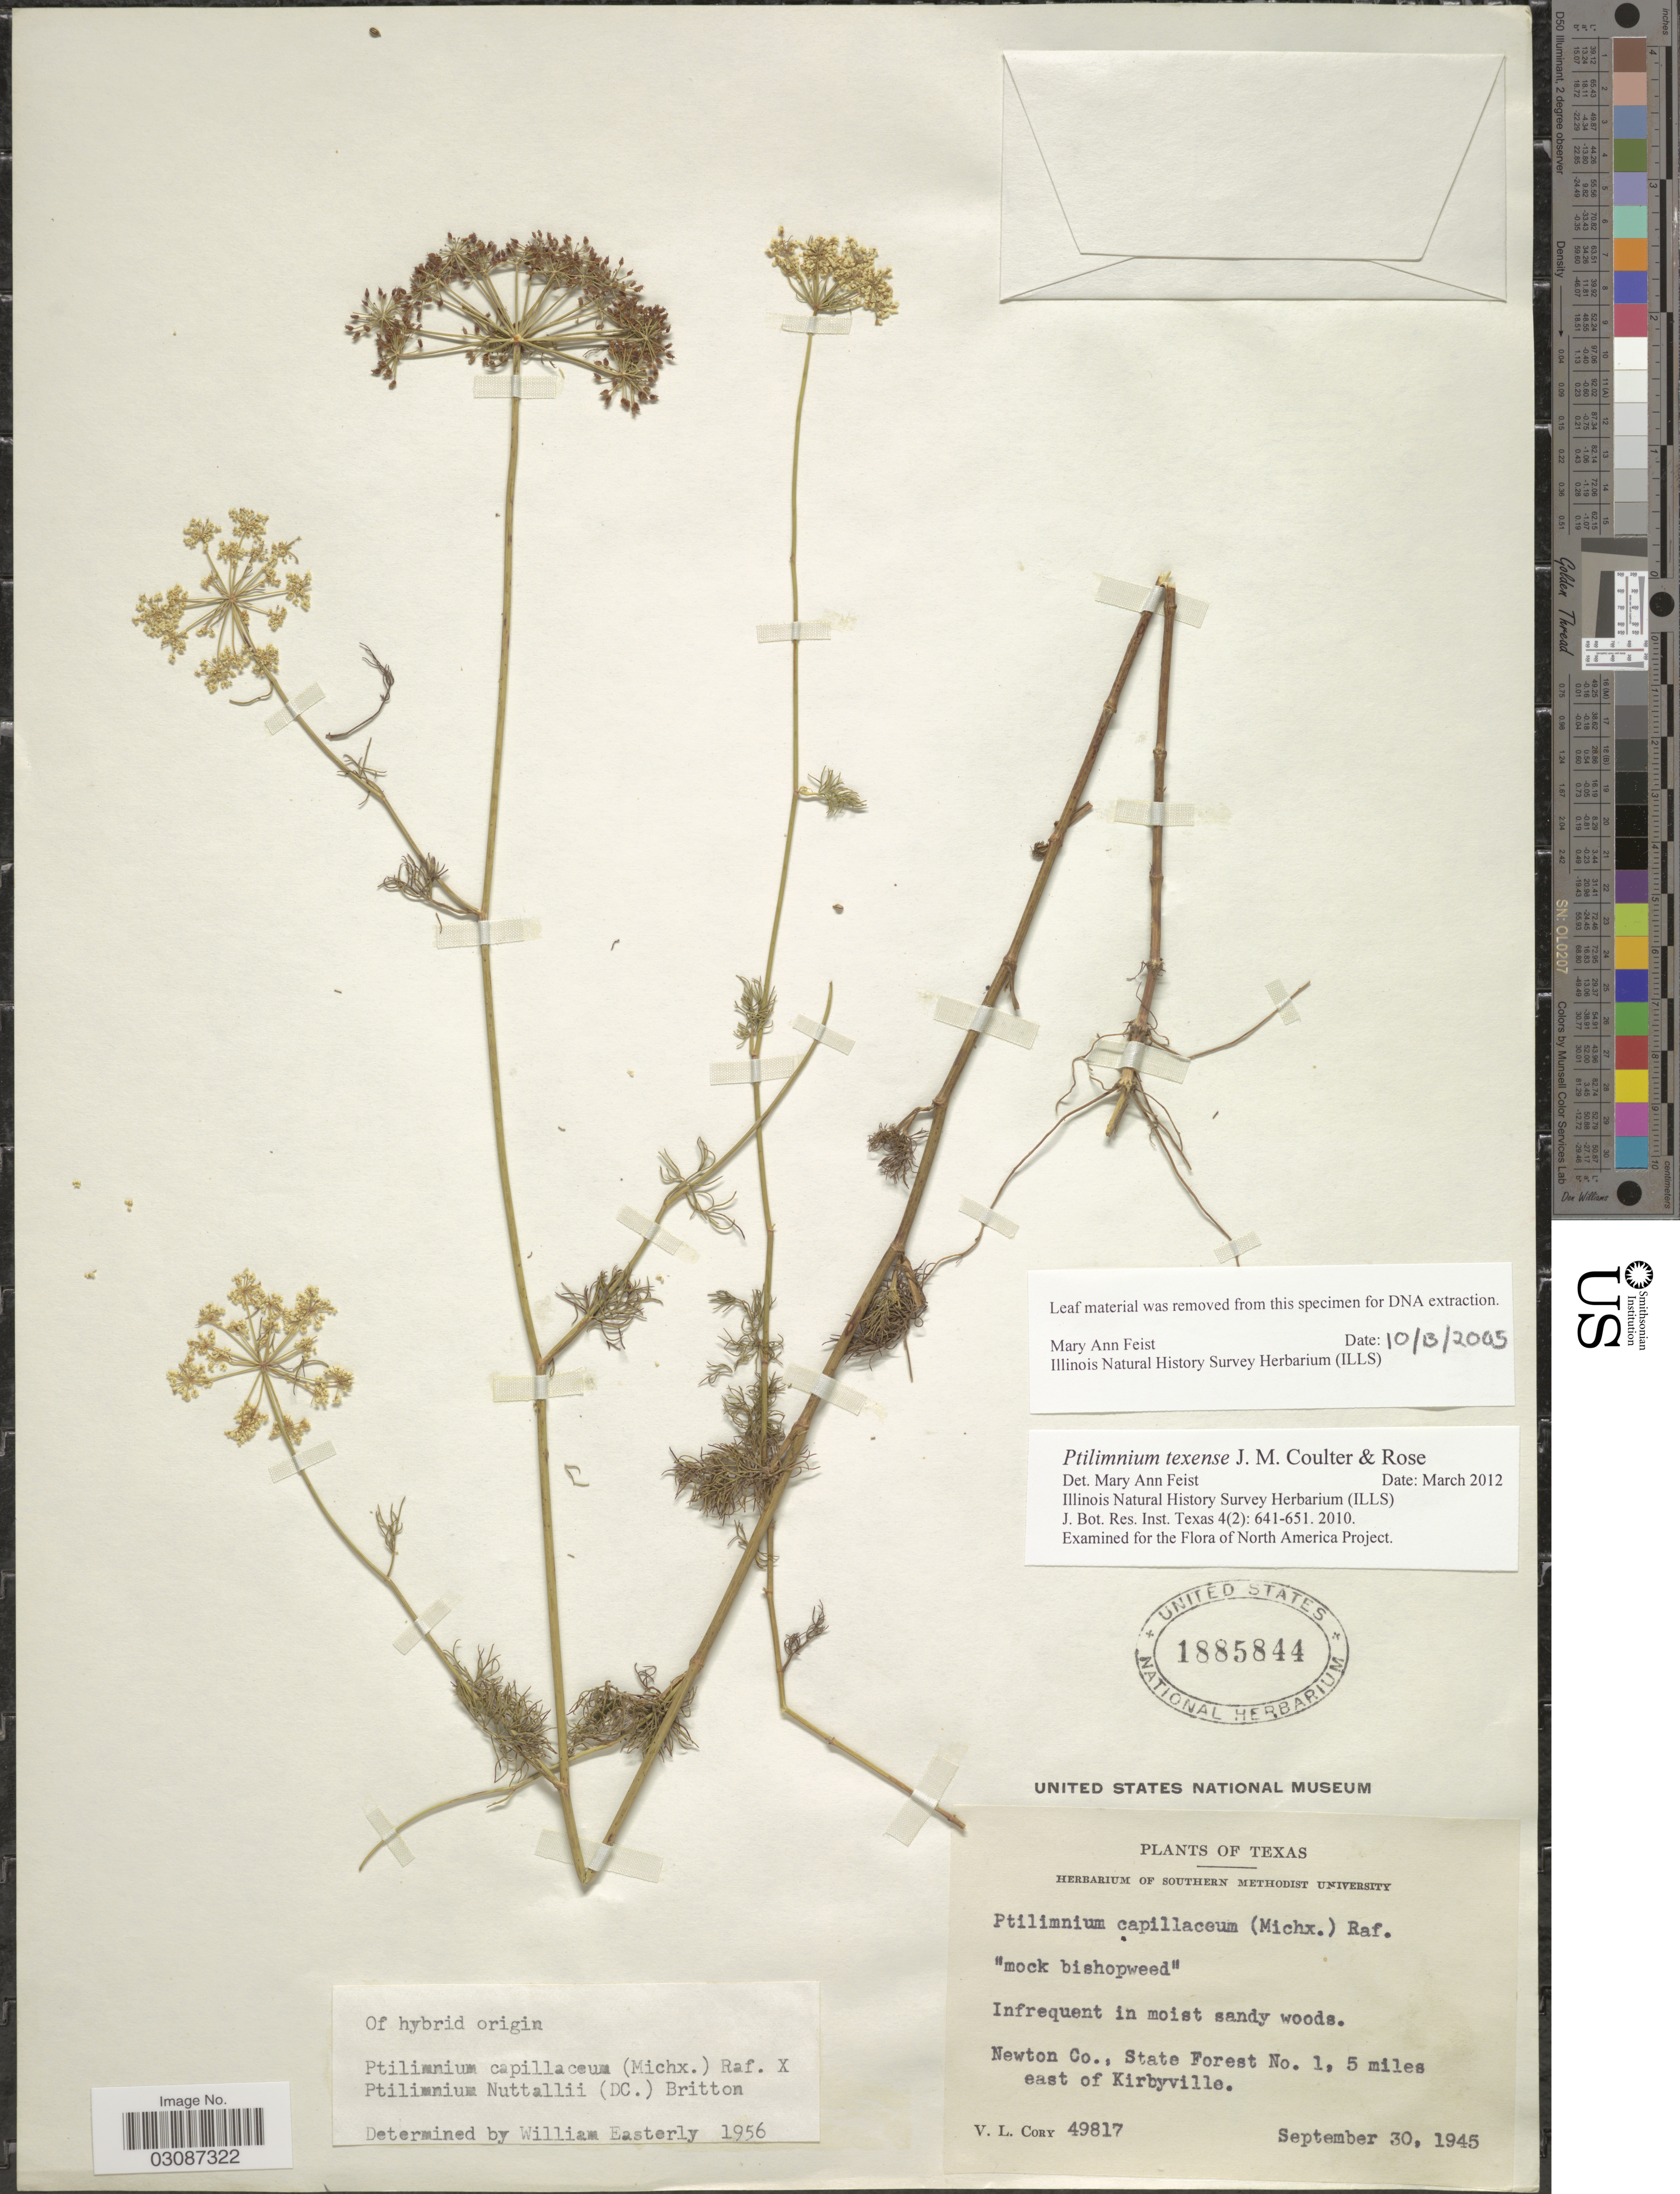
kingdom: Plantae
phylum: Tracheophyta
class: Magnoliopsida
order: Apiales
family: Apiaceae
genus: Ptilimnium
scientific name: Ptilimnium x texense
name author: (J.M. Coult. & Rose) Easterly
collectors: V. Cory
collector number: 49817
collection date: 1945-09-30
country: United States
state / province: Texas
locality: Newton Co., State Forest No. 1, 5 miles east of Kirbyville.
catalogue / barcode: US 1885844